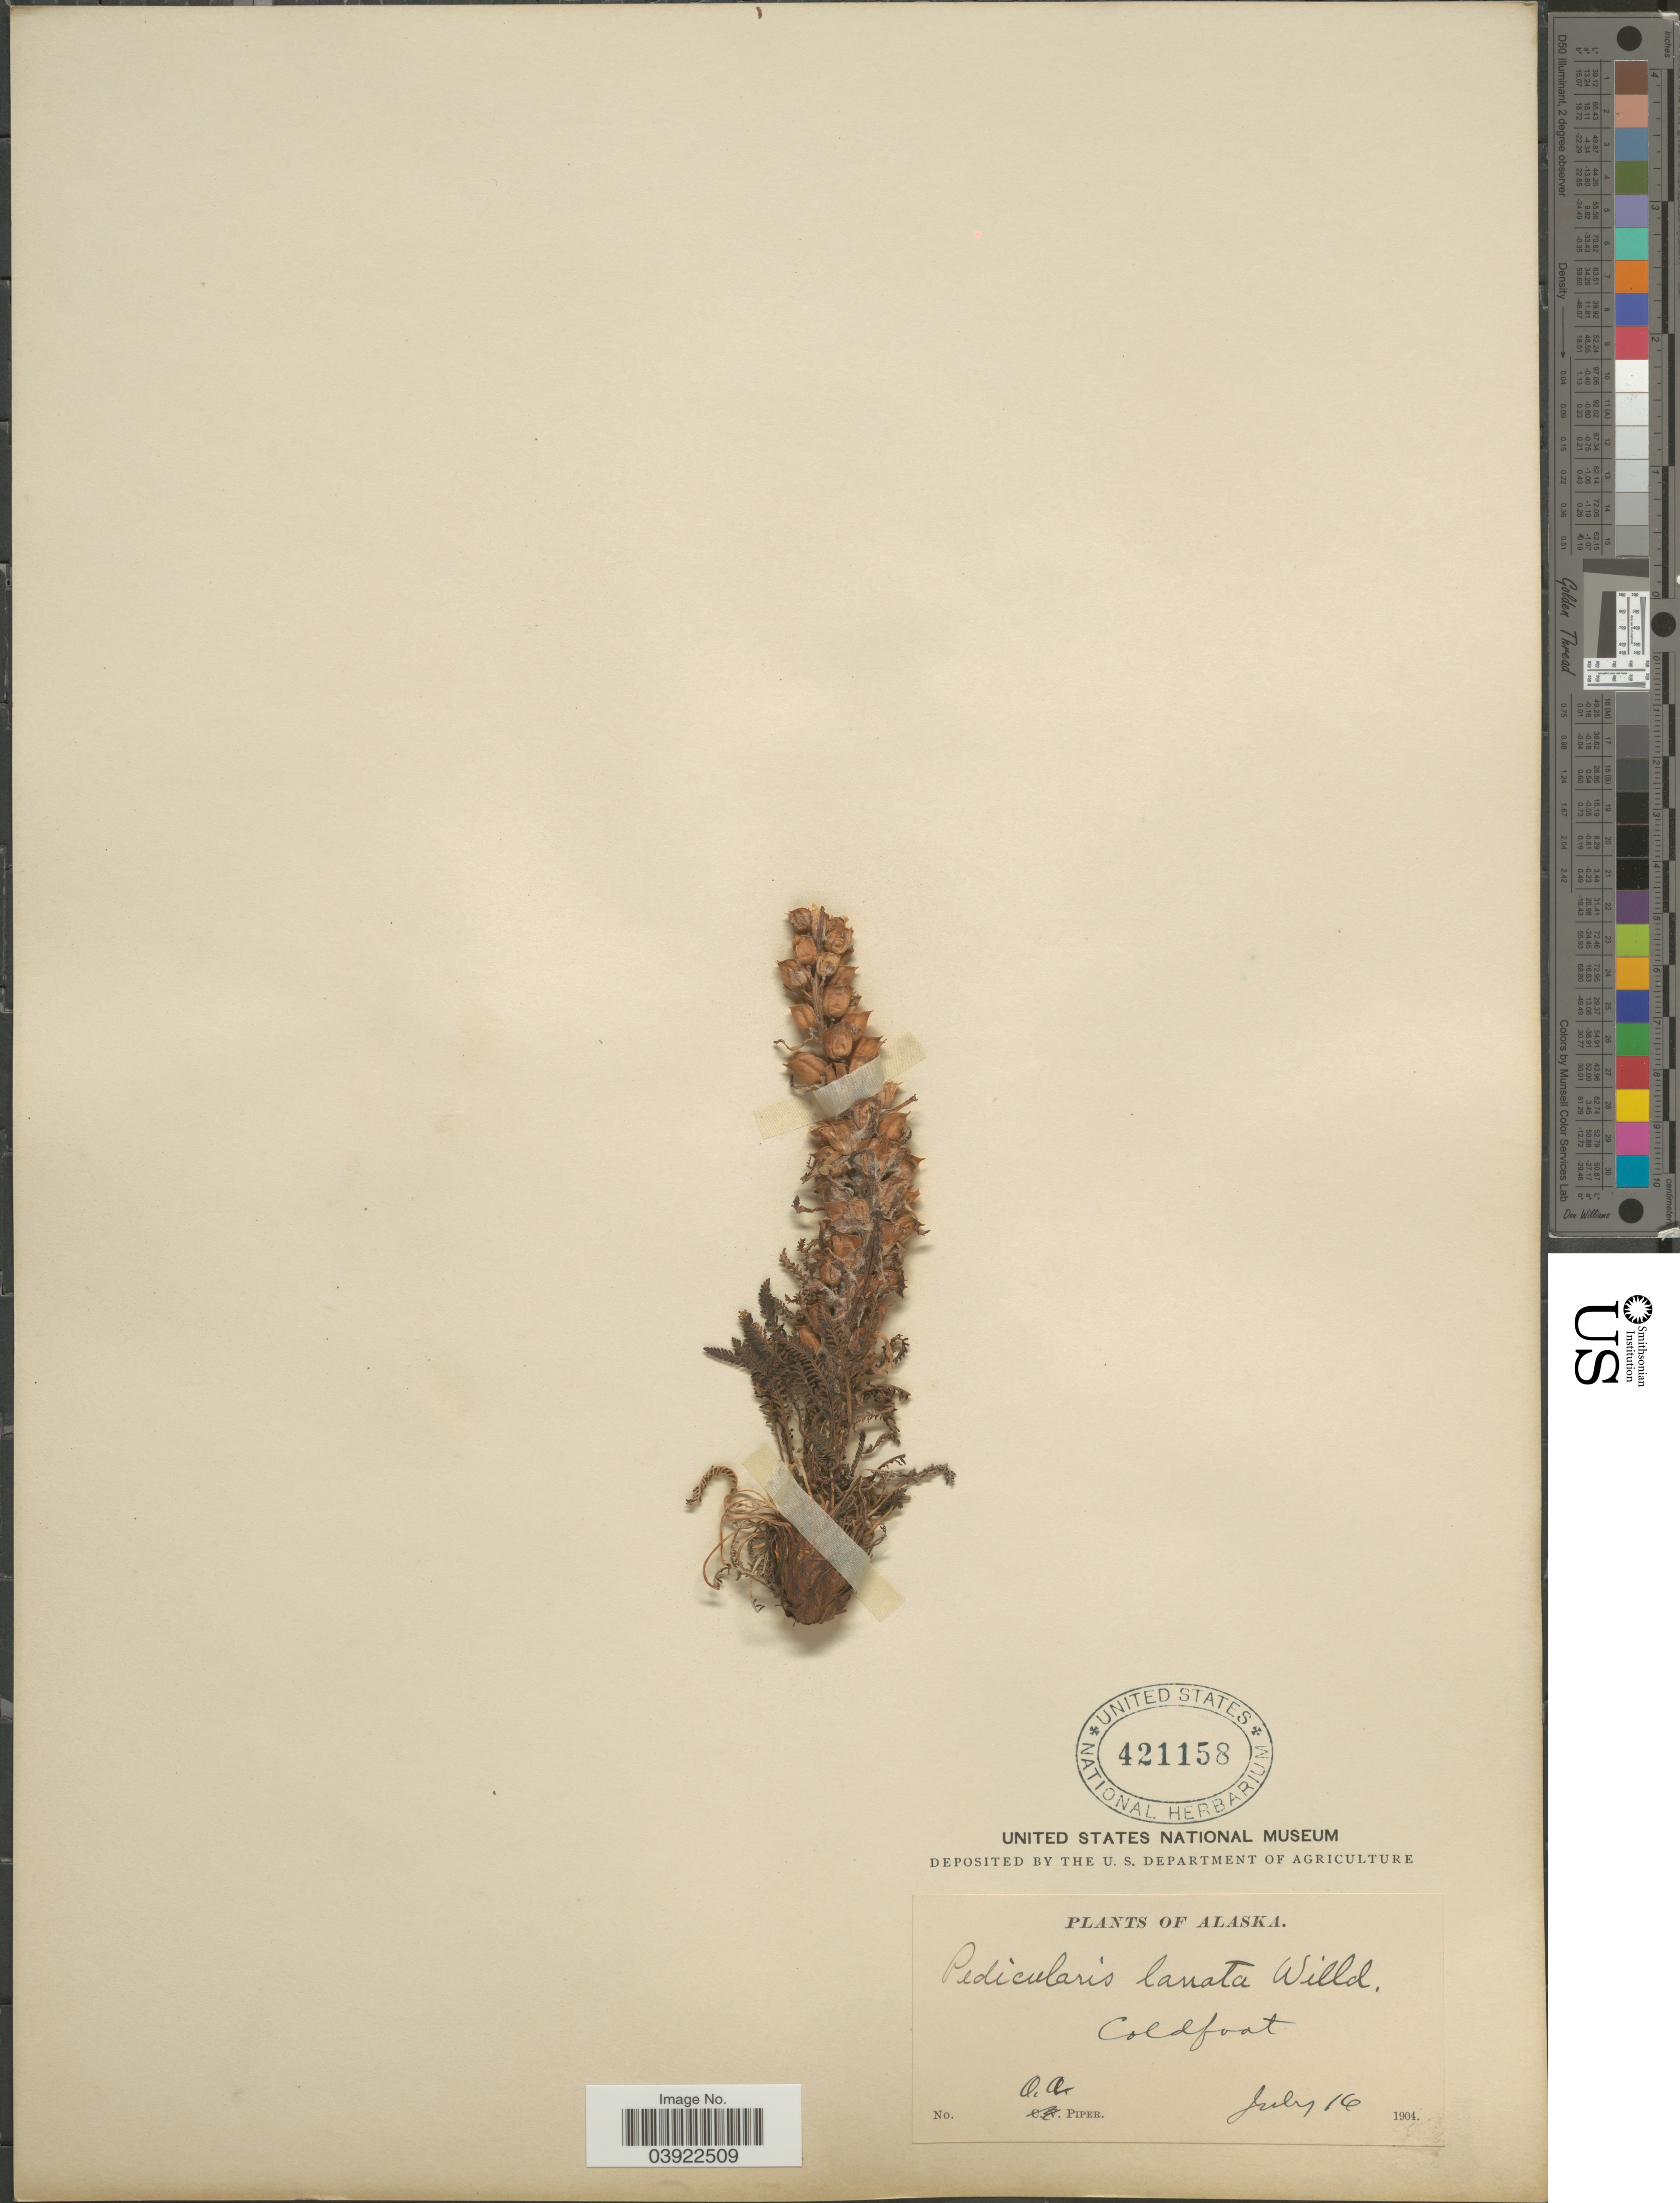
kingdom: Plantae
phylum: Tracheophyta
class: Magnoliopsida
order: Lamiales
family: Orobanchaceae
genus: Pedicularis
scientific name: Pedicularis lanata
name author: Willd. ex Cham. & Schltdl.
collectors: O. Piper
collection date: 1904-07-16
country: United States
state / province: Alaska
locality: Coldfoot.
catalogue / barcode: US 421158